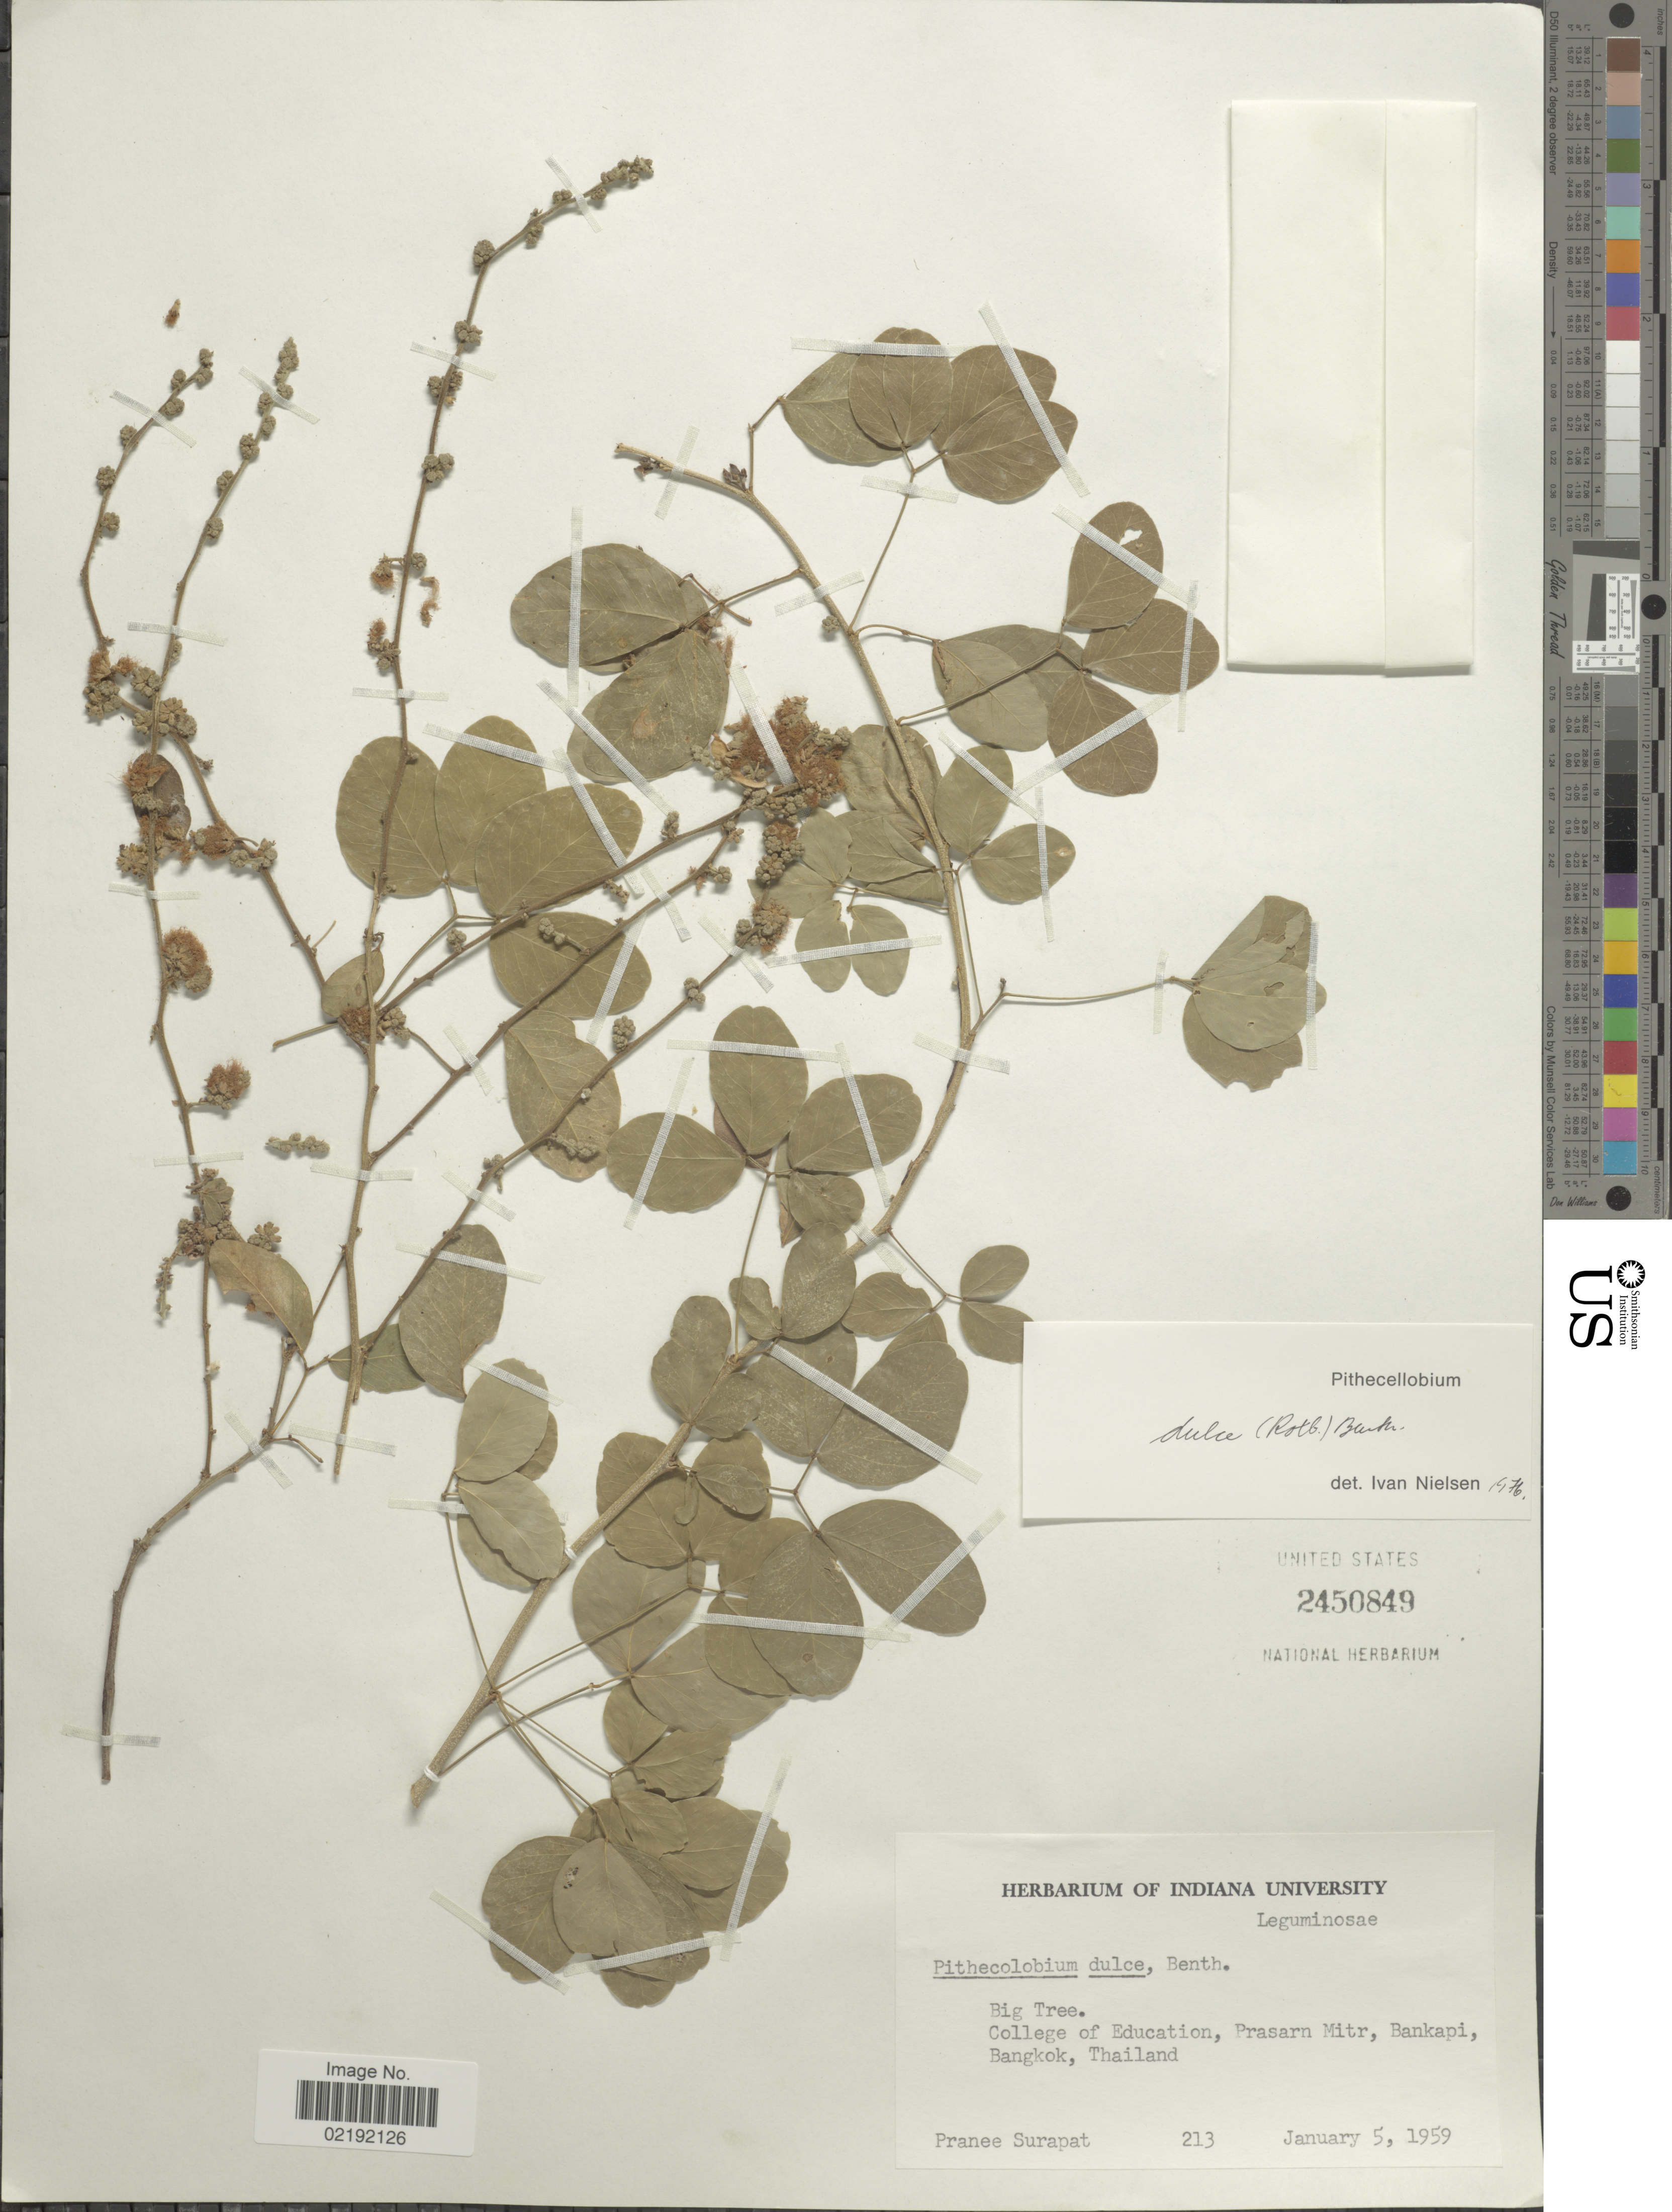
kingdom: Plantae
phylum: Tracheophyta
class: Magnoliopsida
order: Fabales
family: Fabaceae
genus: Pithecellobium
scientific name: Pithecellobium dulce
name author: (Roxb.) Benth.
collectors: P. Surapat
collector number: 213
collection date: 1959-01-05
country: Thailand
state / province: Bangkok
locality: College of Education, Prasarn Mitr, Bankapi, Bangkok, Thailand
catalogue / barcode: US 2450849